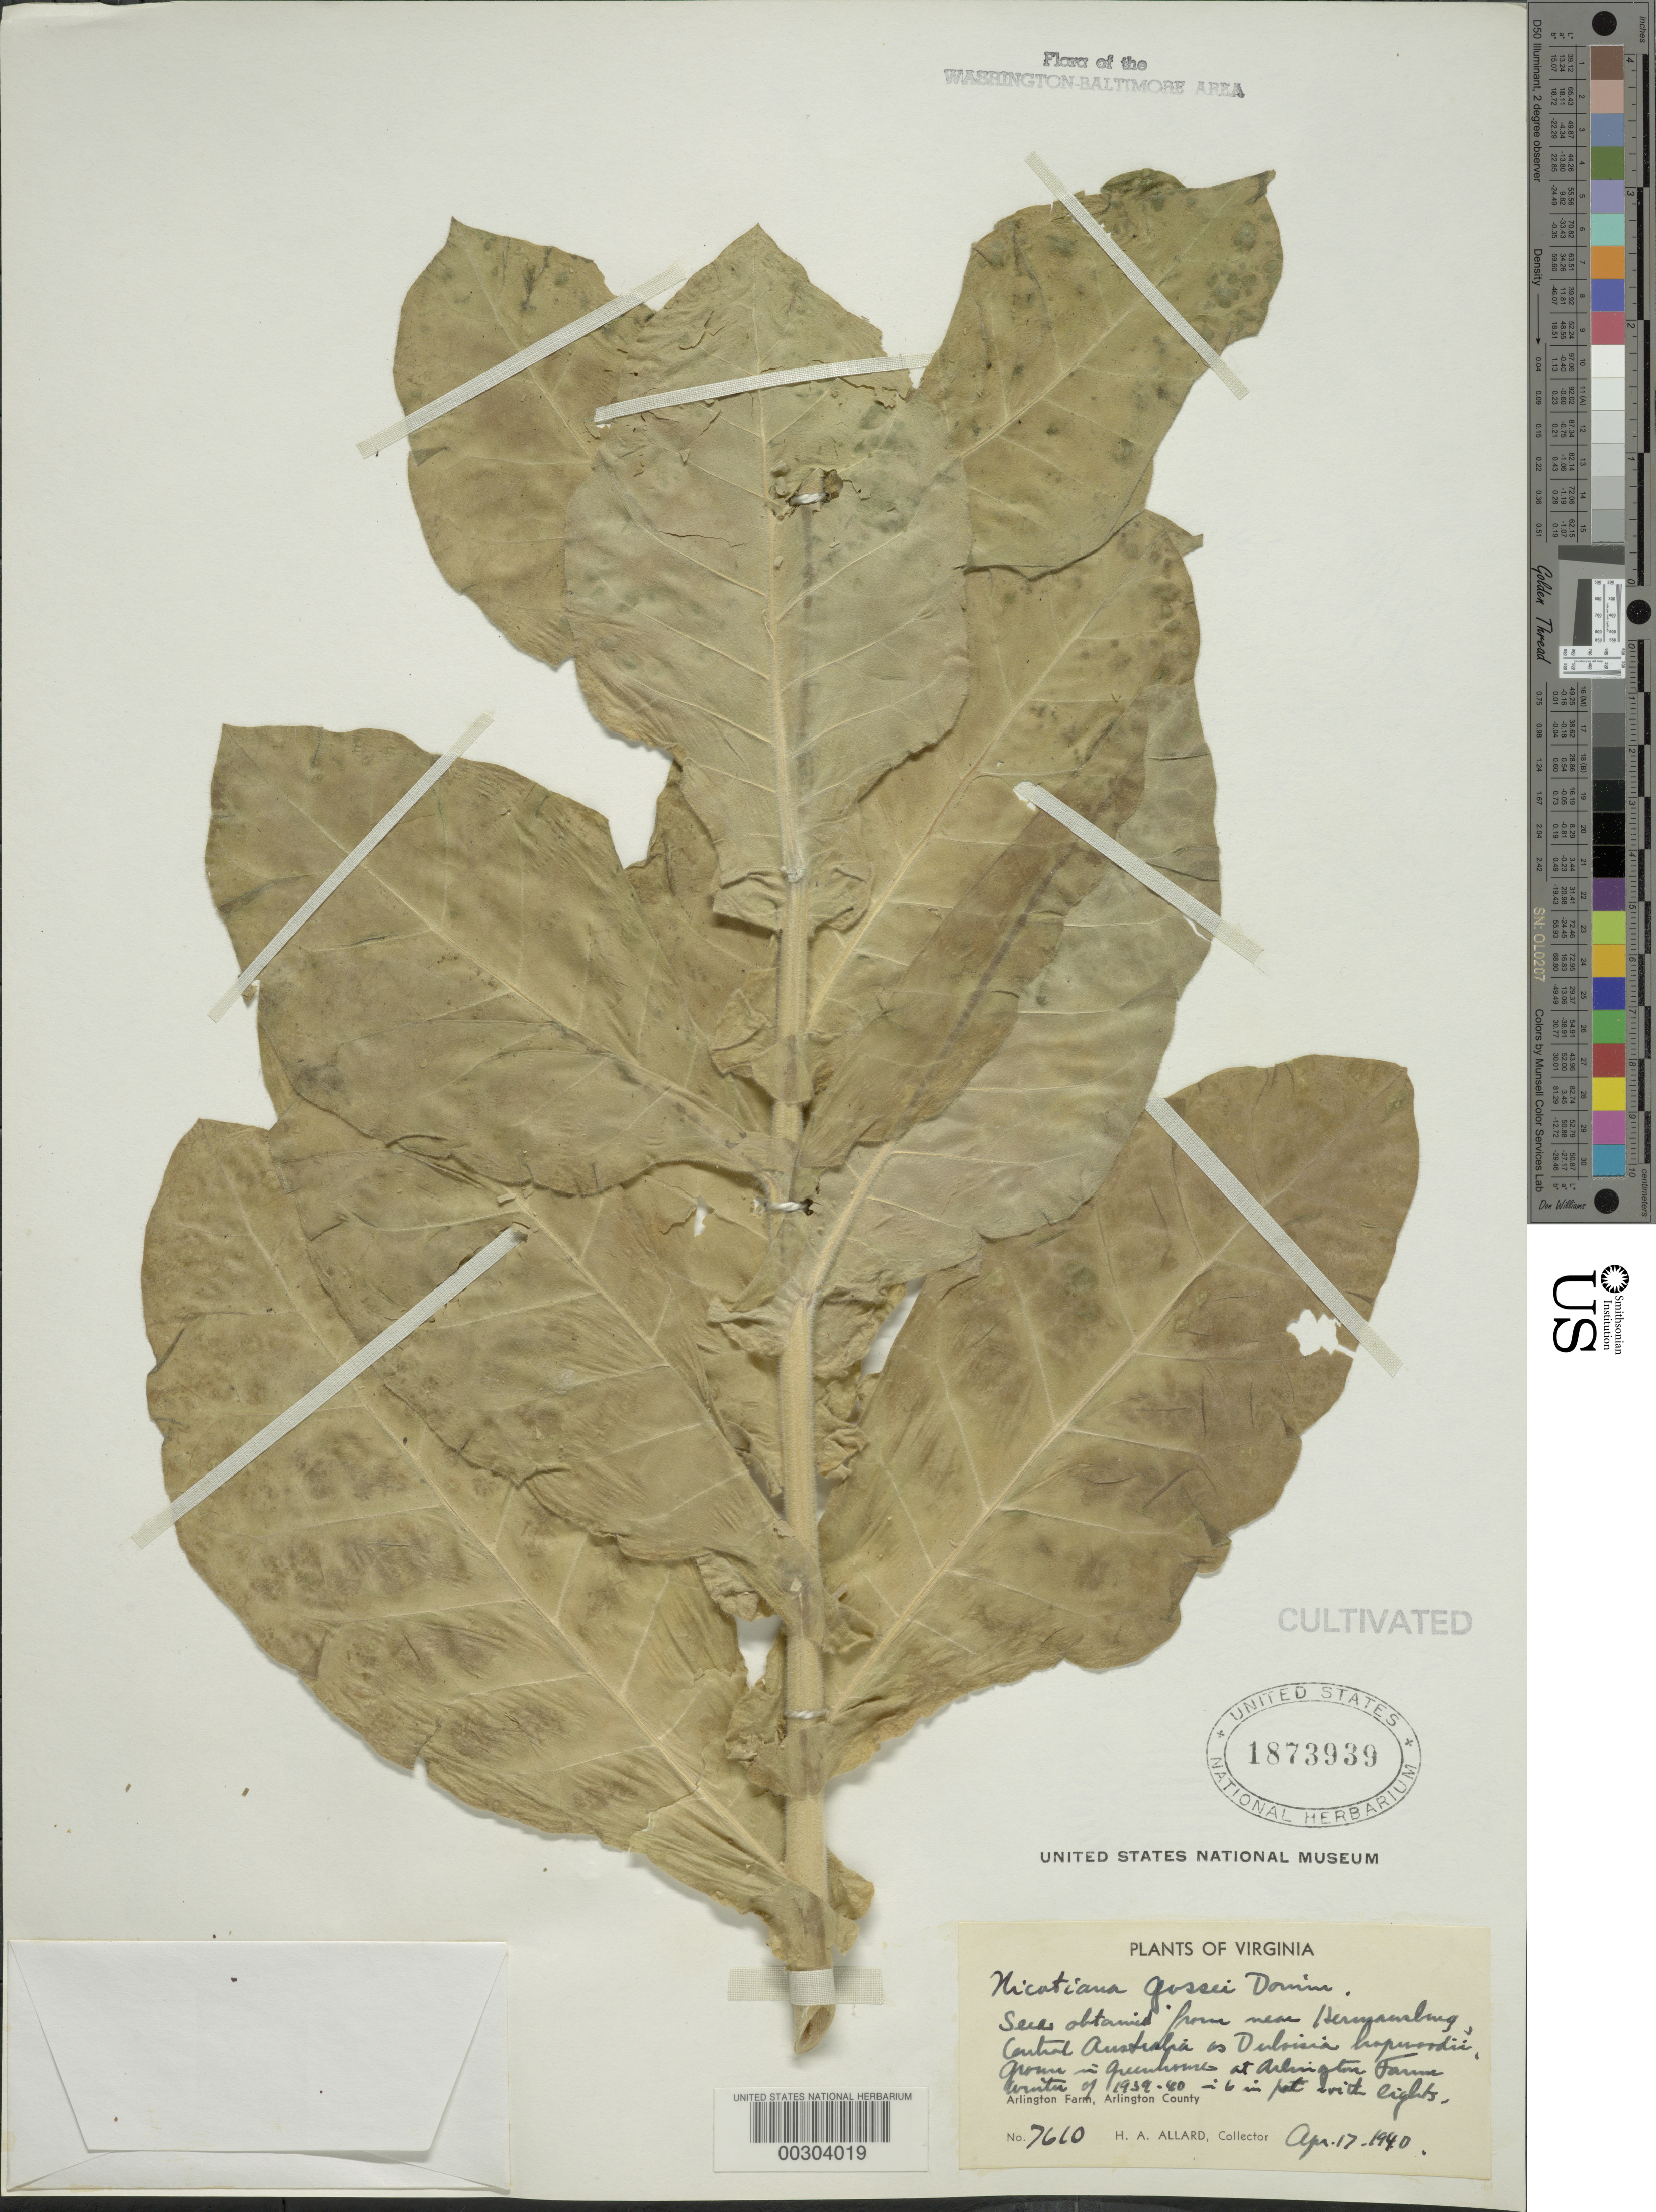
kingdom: Plantae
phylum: Tracheophyta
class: Magnoliopsida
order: Solanales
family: Solanaceae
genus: Nicotiana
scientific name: Nicotiana gossei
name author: Domin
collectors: H. A. Allard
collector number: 7610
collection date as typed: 17 Apr 1940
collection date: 1940-04-17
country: United States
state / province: Virginia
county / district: Arlington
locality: Arlington Farm, Greenhouse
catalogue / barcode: US 1873939